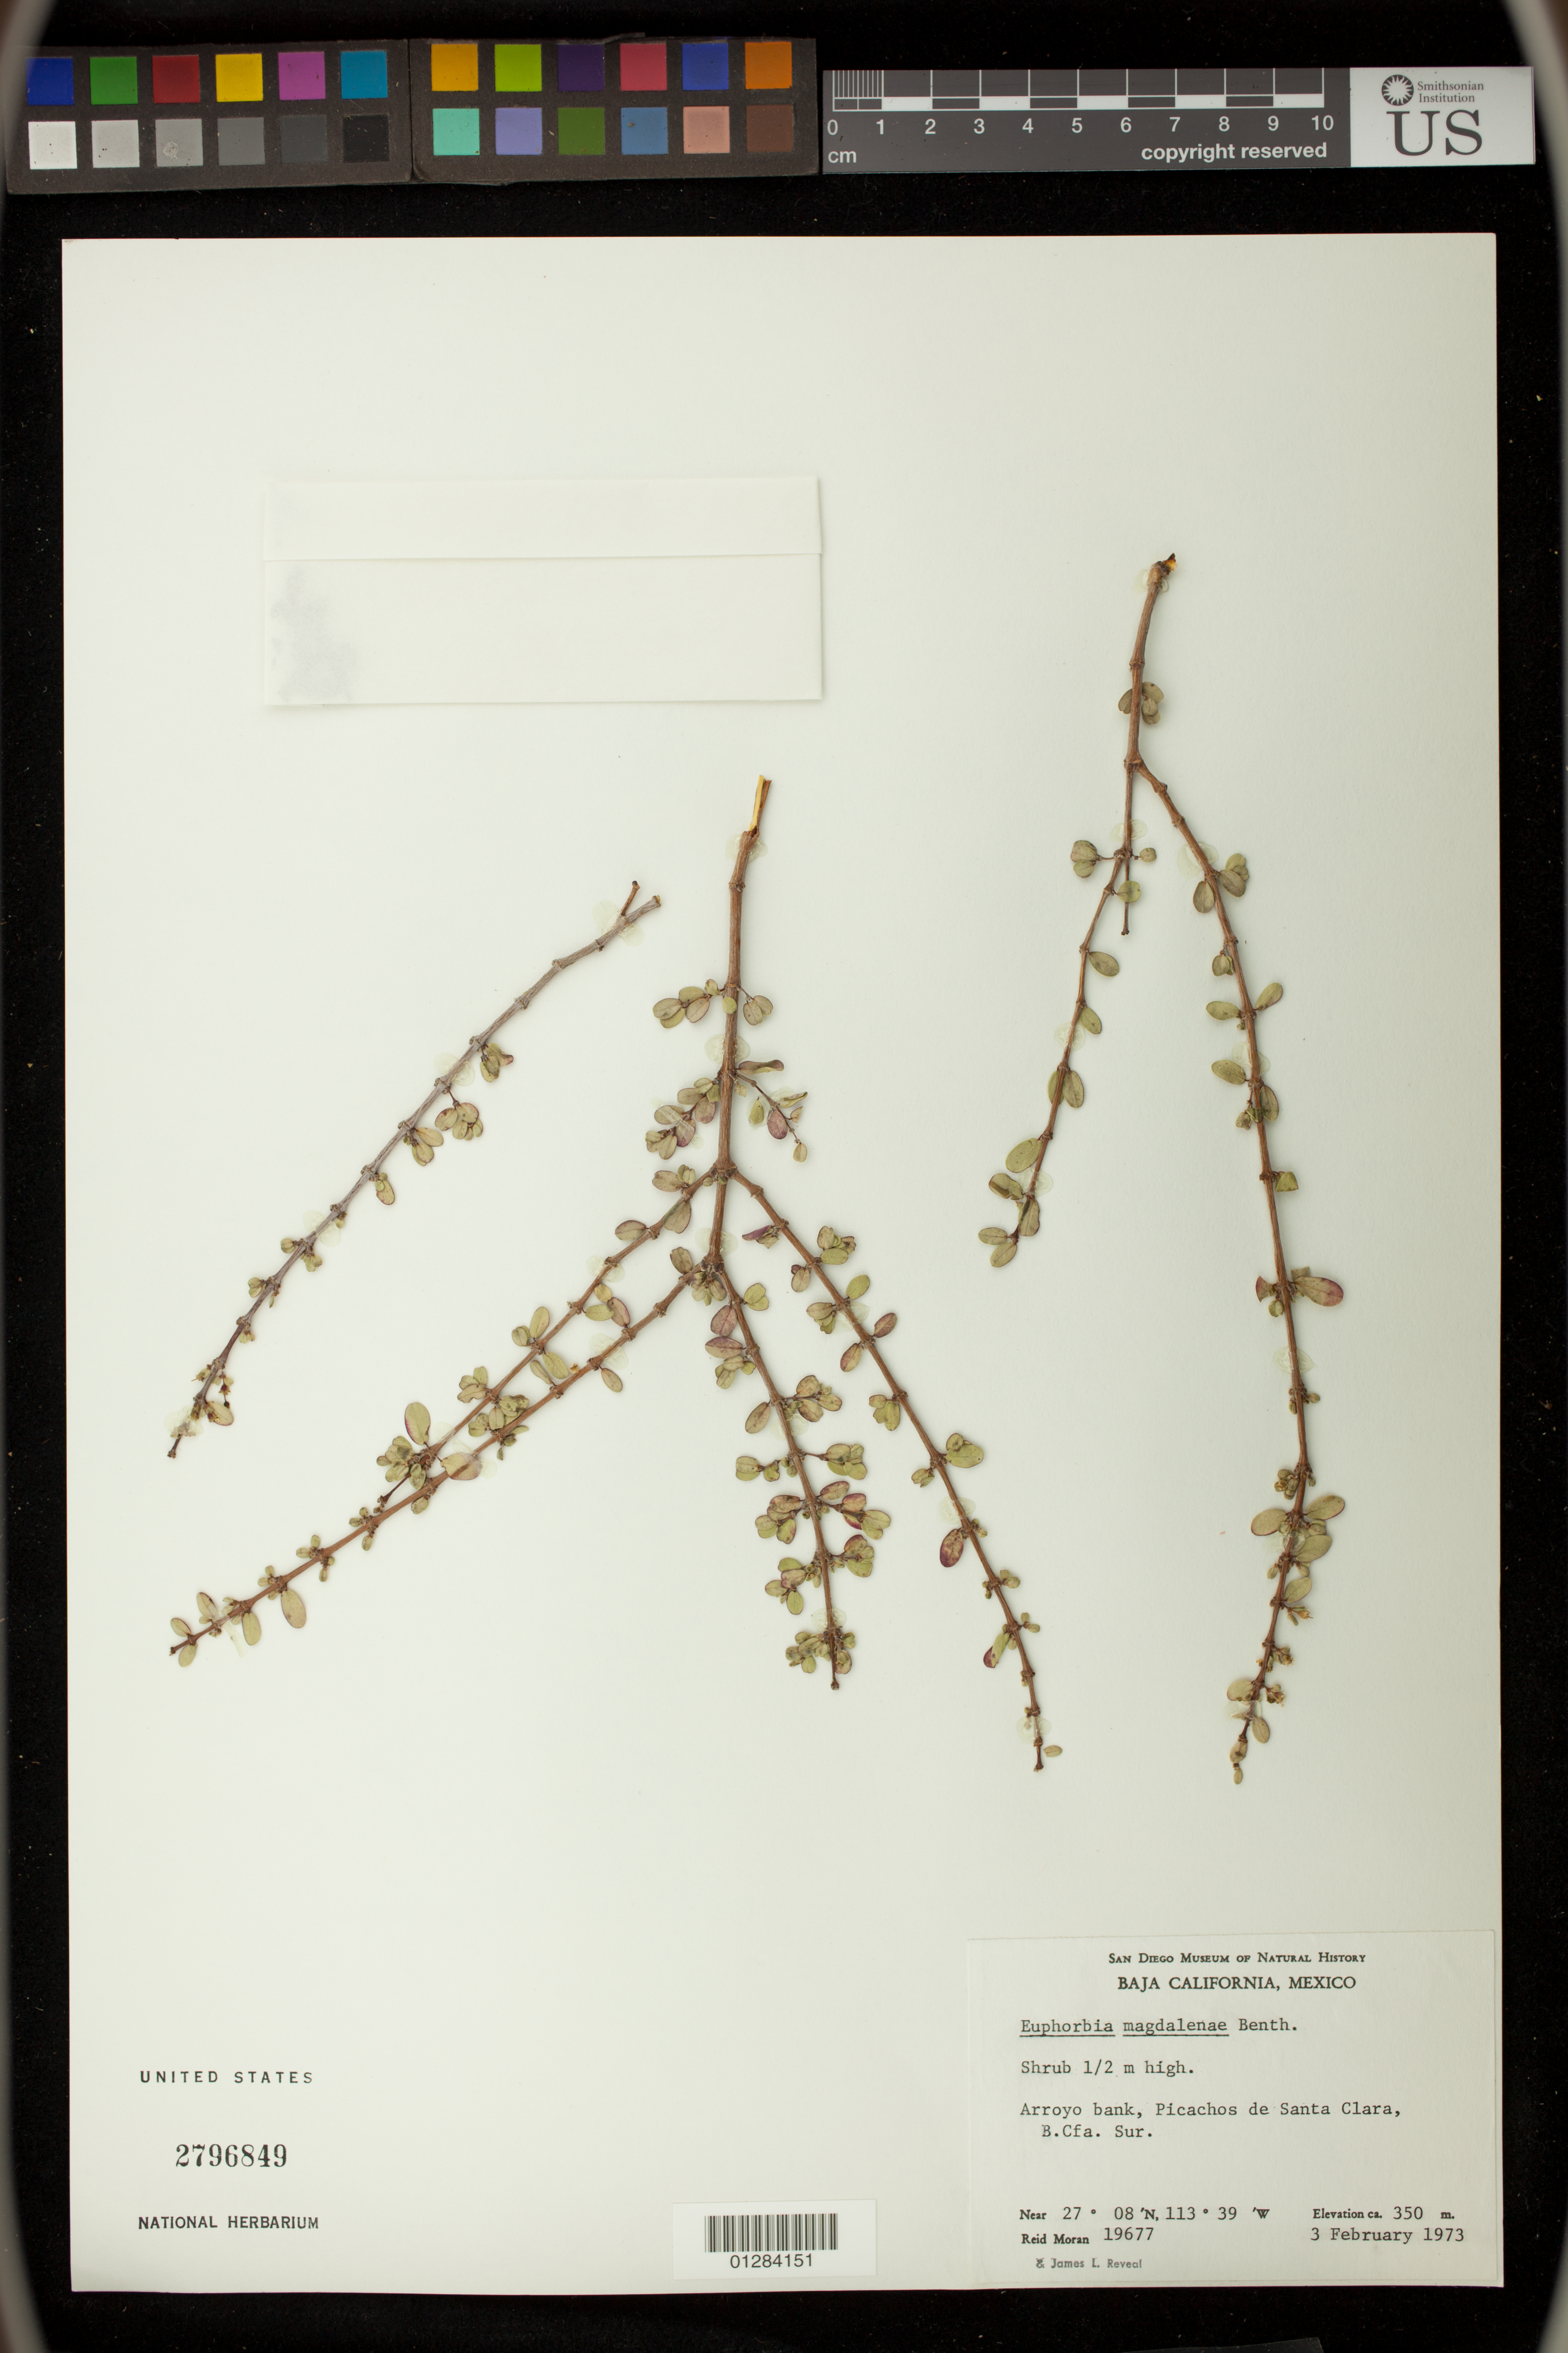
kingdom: Plantae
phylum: Tracheophyta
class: Magnoliopsida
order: Malpighiales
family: Euphorbiaceae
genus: Euphorbia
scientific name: Euphorbia magdalenae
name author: Benth.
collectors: R. V. Moran & J. Reveal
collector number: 19677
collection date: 1973-02-03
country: Mexico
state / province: Baja California Sur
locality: Picachos de Santa Clara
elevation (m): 350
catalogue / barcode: US 2796849